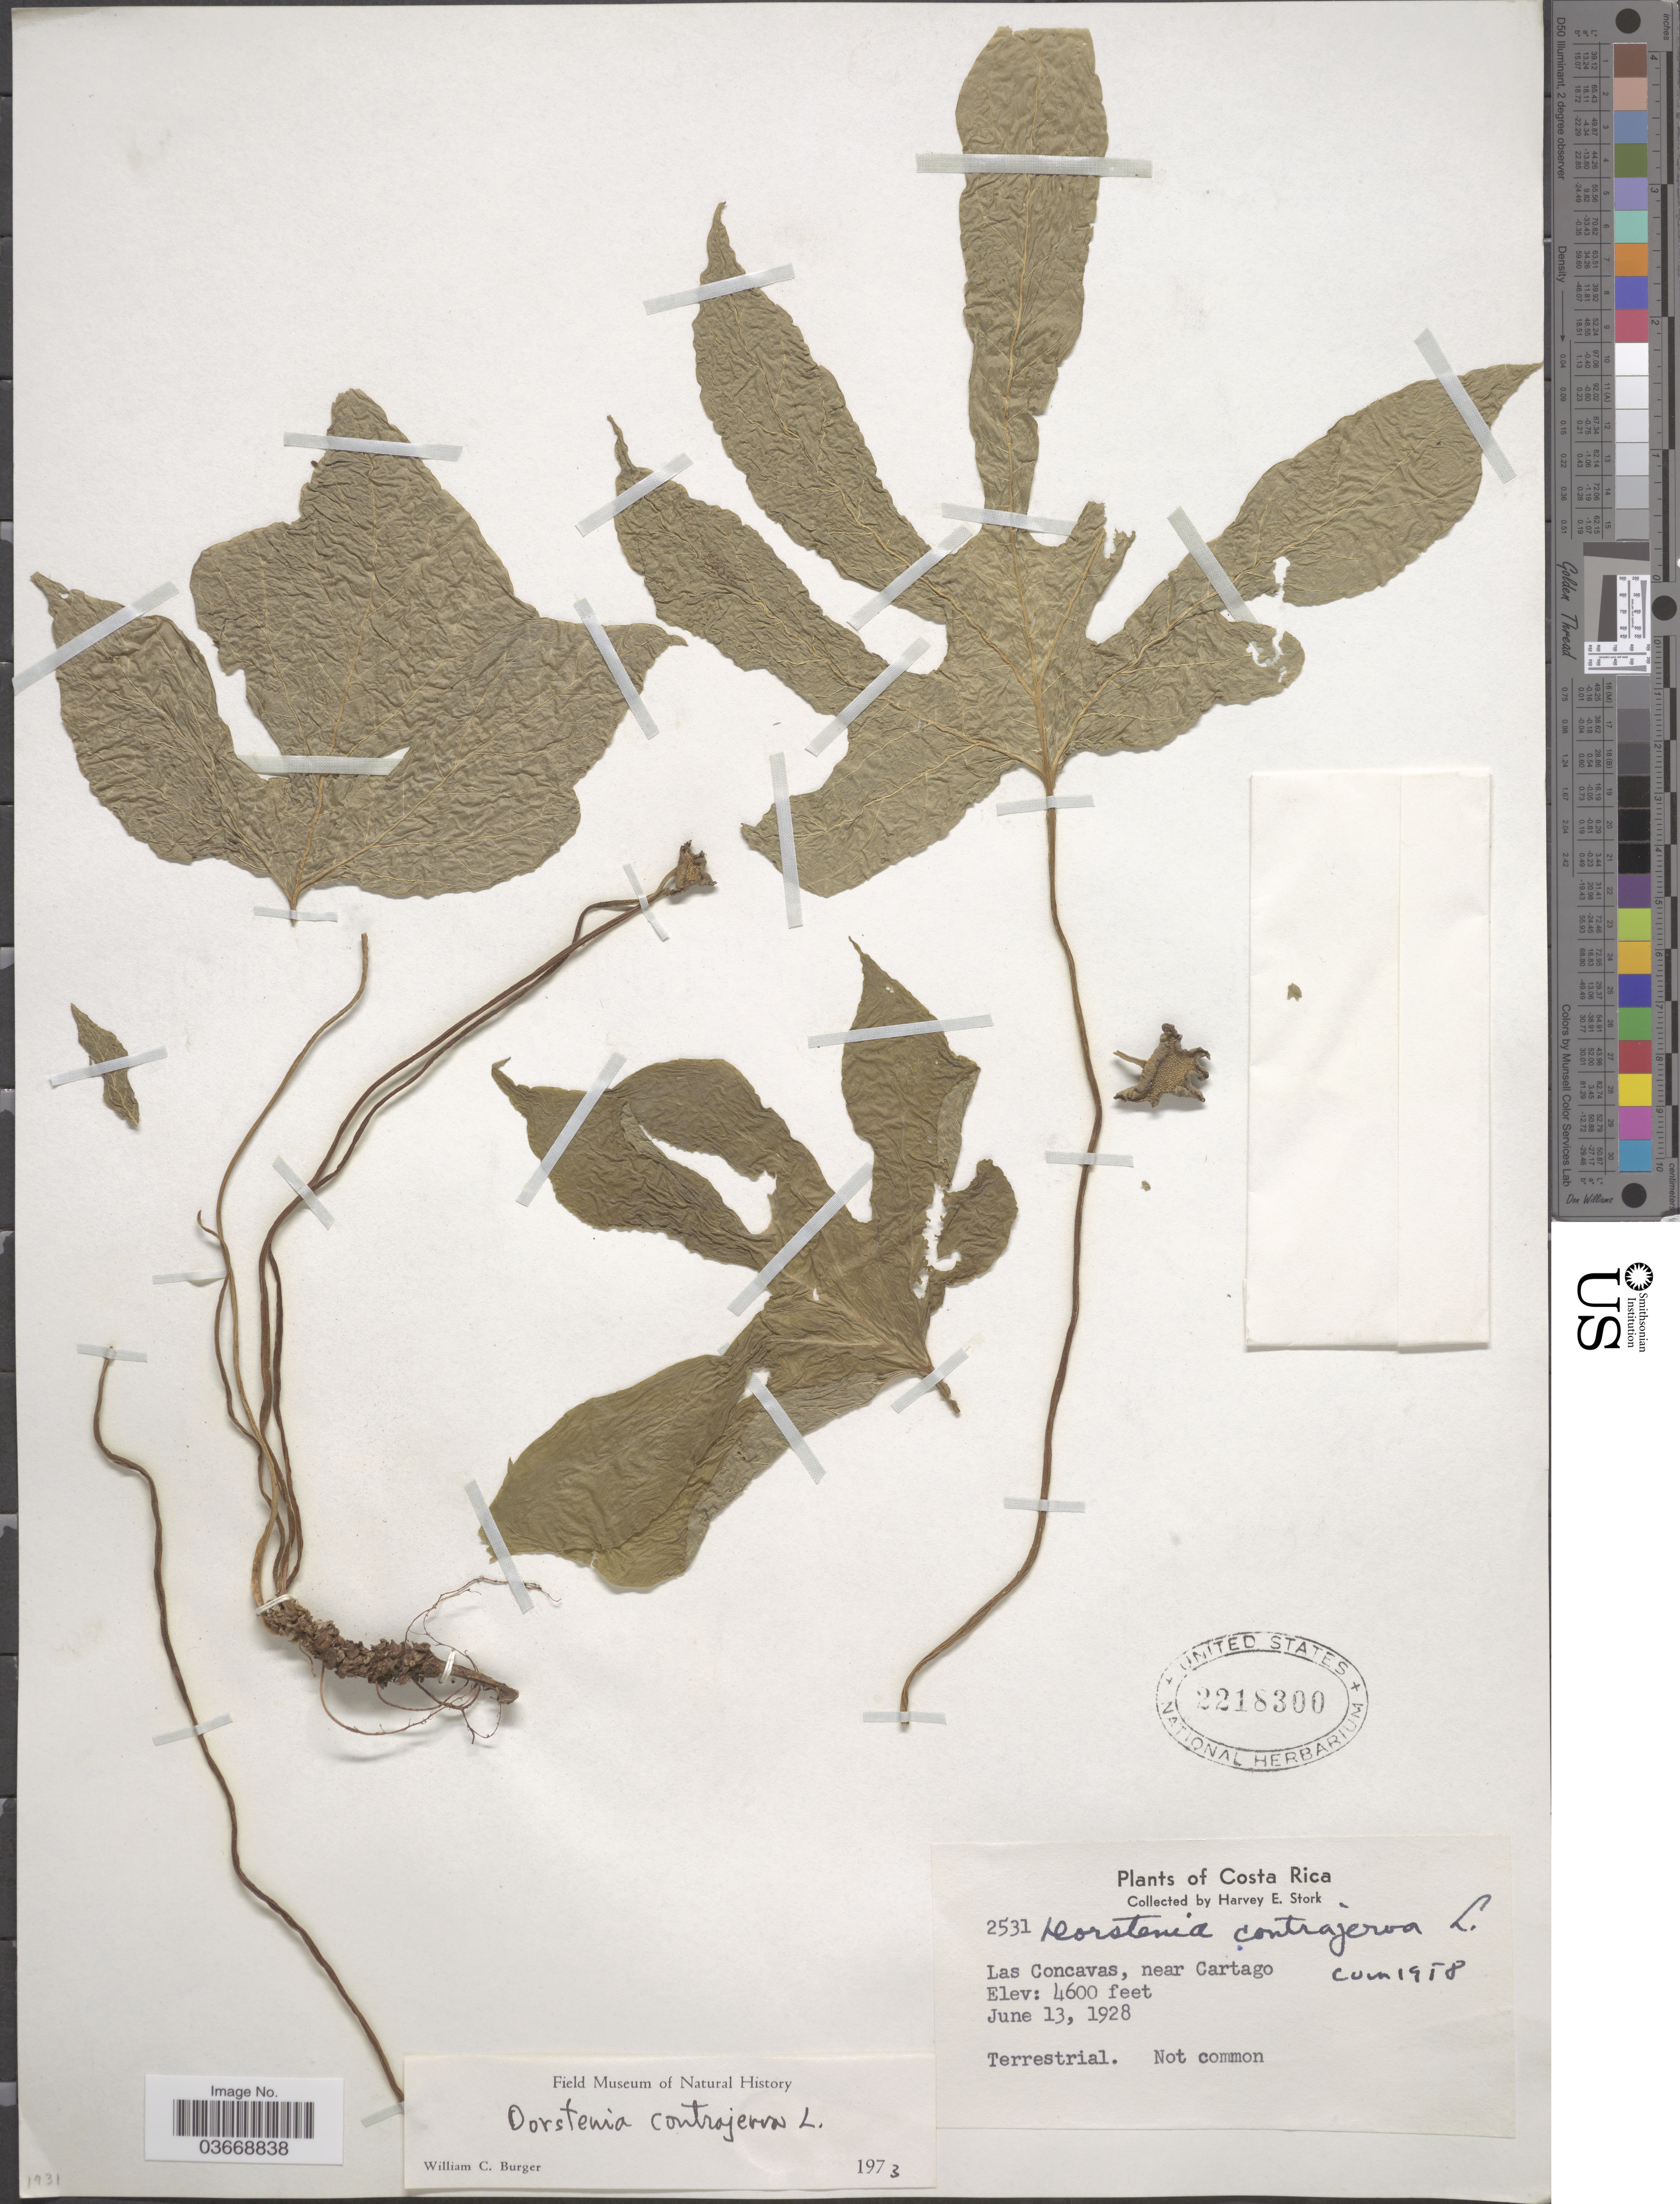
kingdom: Plantae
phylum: Tracheophyta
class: Magnoliopsida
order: Rosales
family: Moraceae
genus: Dorstenia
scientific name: Dorstenia contrajerva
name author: L.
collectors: H. E. Stork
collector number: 2531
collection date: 1928-06-13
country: Costa Rica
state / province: Cartago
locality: Las Concavas, near Cartago.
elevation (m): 1402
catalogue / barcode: US 2218300